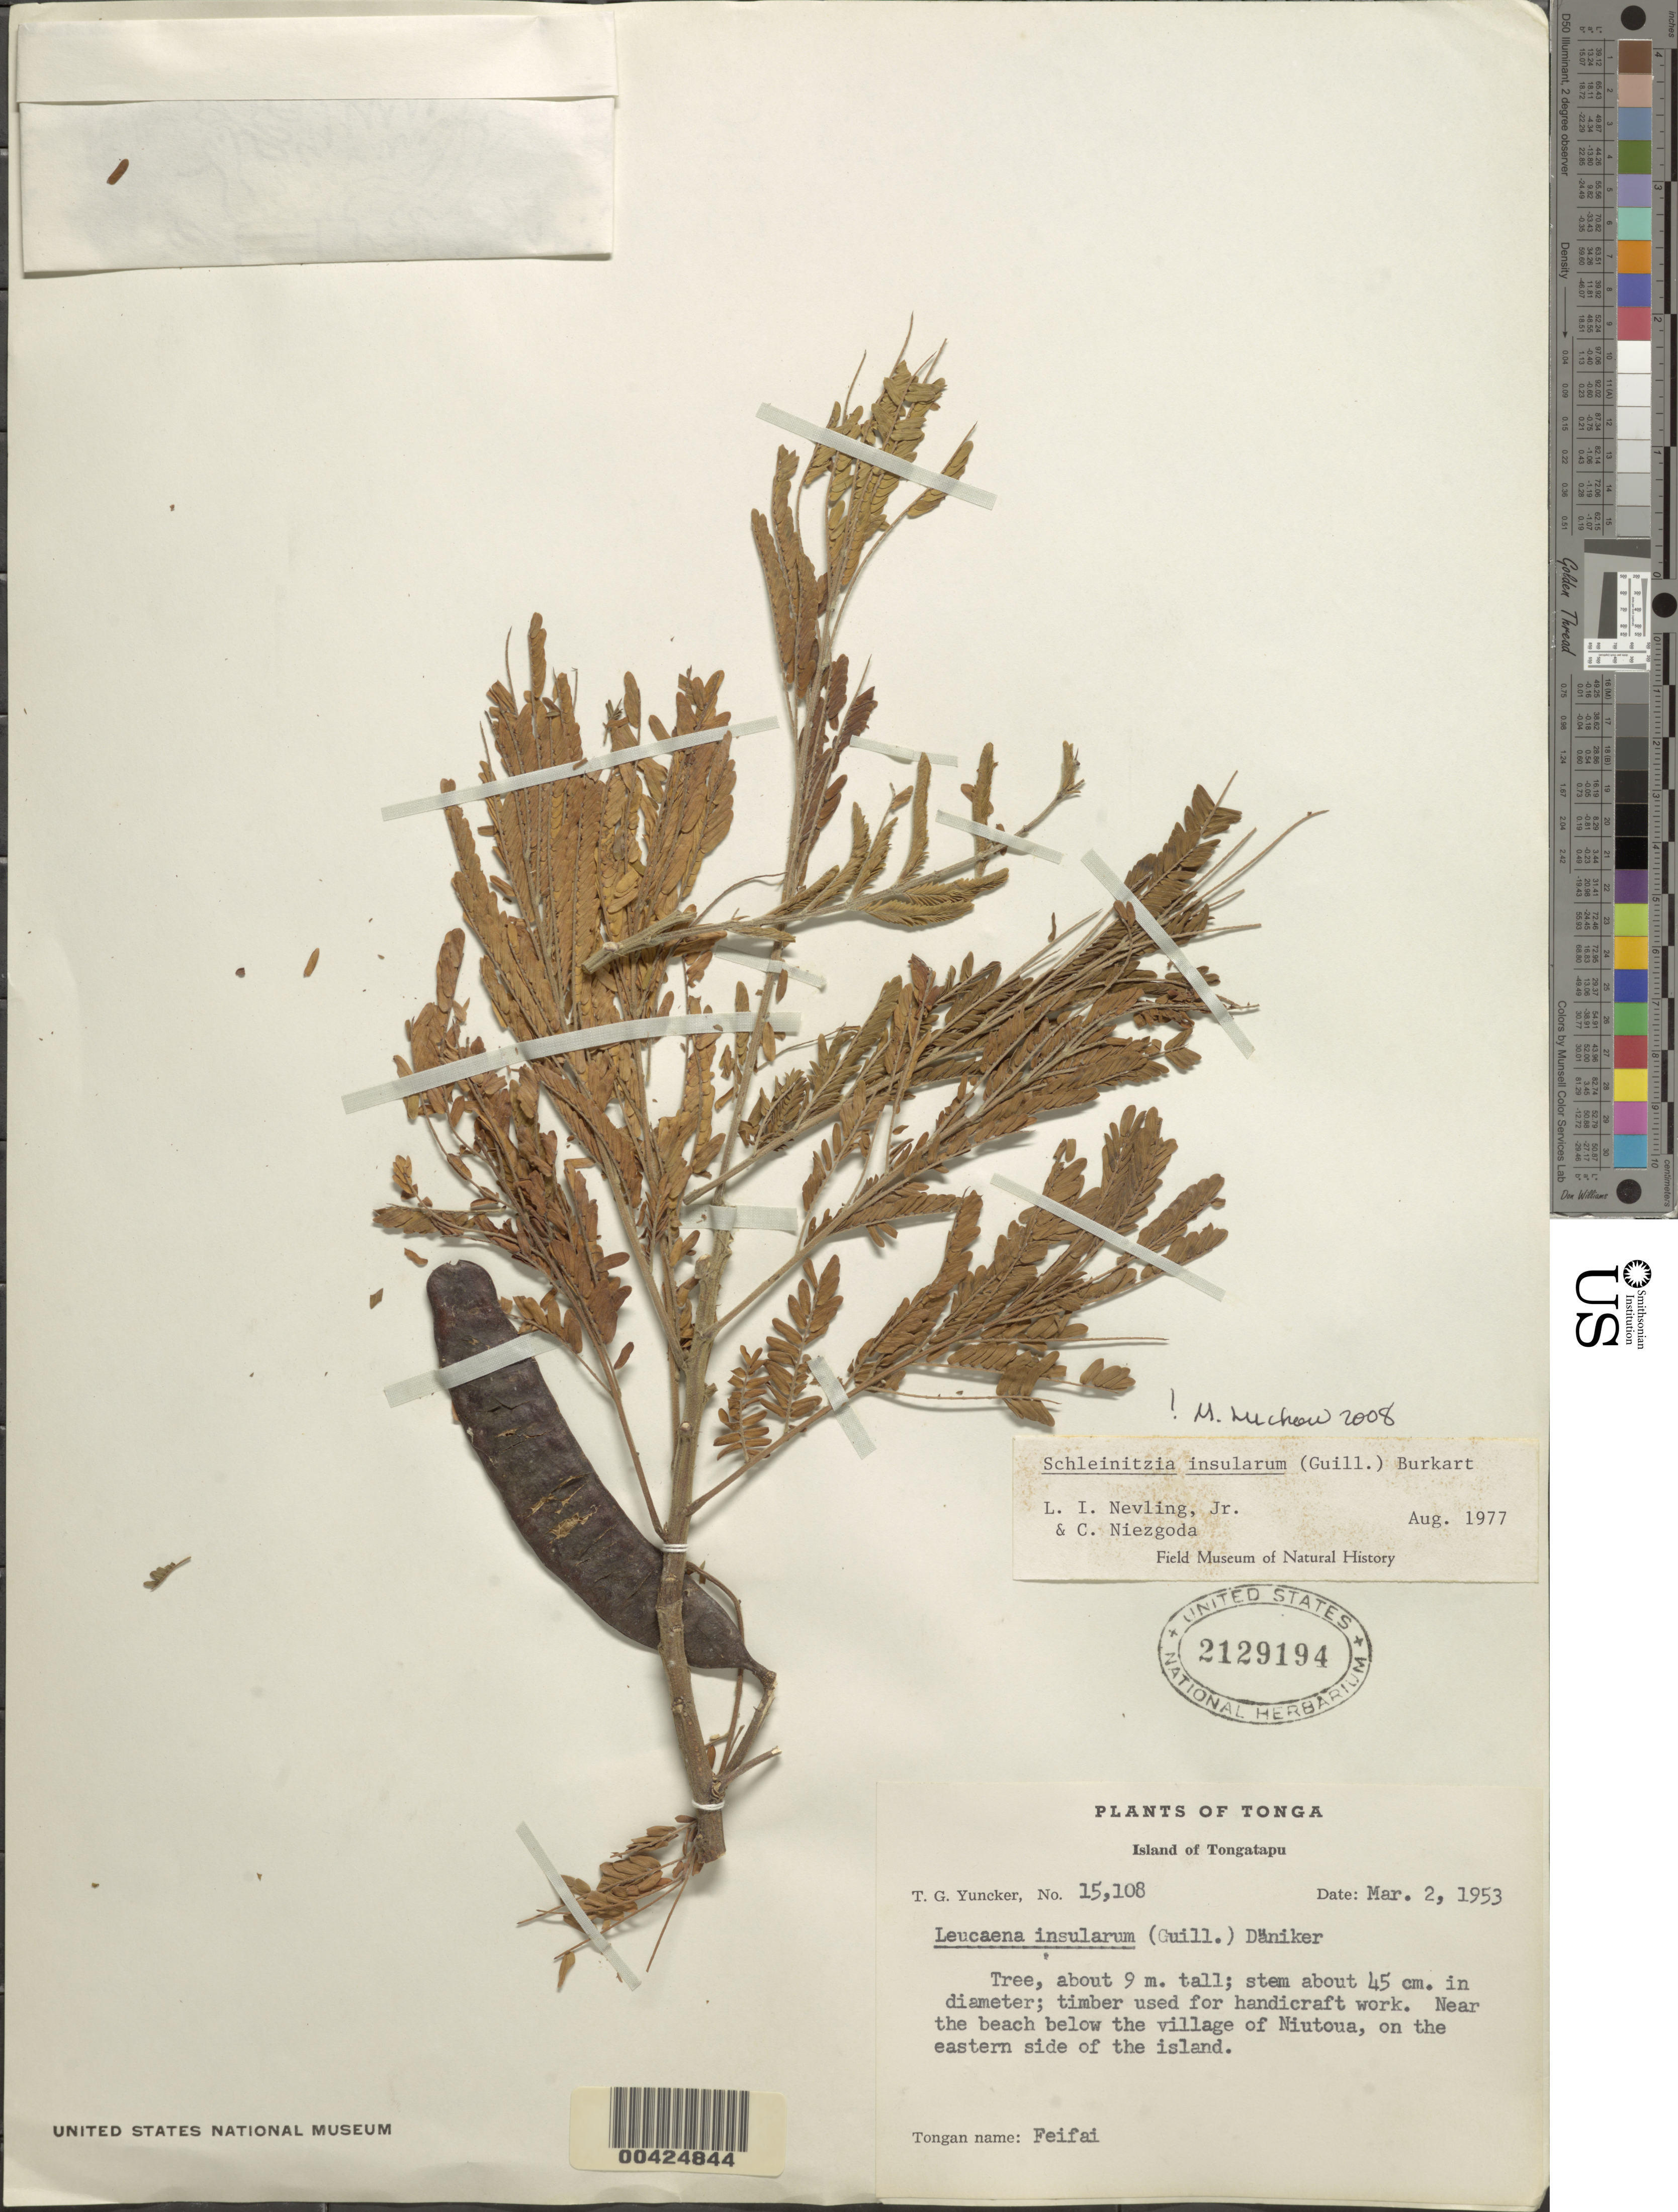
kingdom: Plantae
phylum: Tracheophyta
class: Magnoliopsida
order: Fabales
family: Fabaceae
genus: Piptadenia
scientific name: Piptadenia insularum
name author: (Guill.) Burkart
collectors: T. G. Yuncker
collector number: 15108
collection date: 1953-03-02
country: Tonga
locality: Island of Tongatapu, Near the beach below the village of Niutoua, on the eastern side of the island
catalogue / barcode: US 2129194